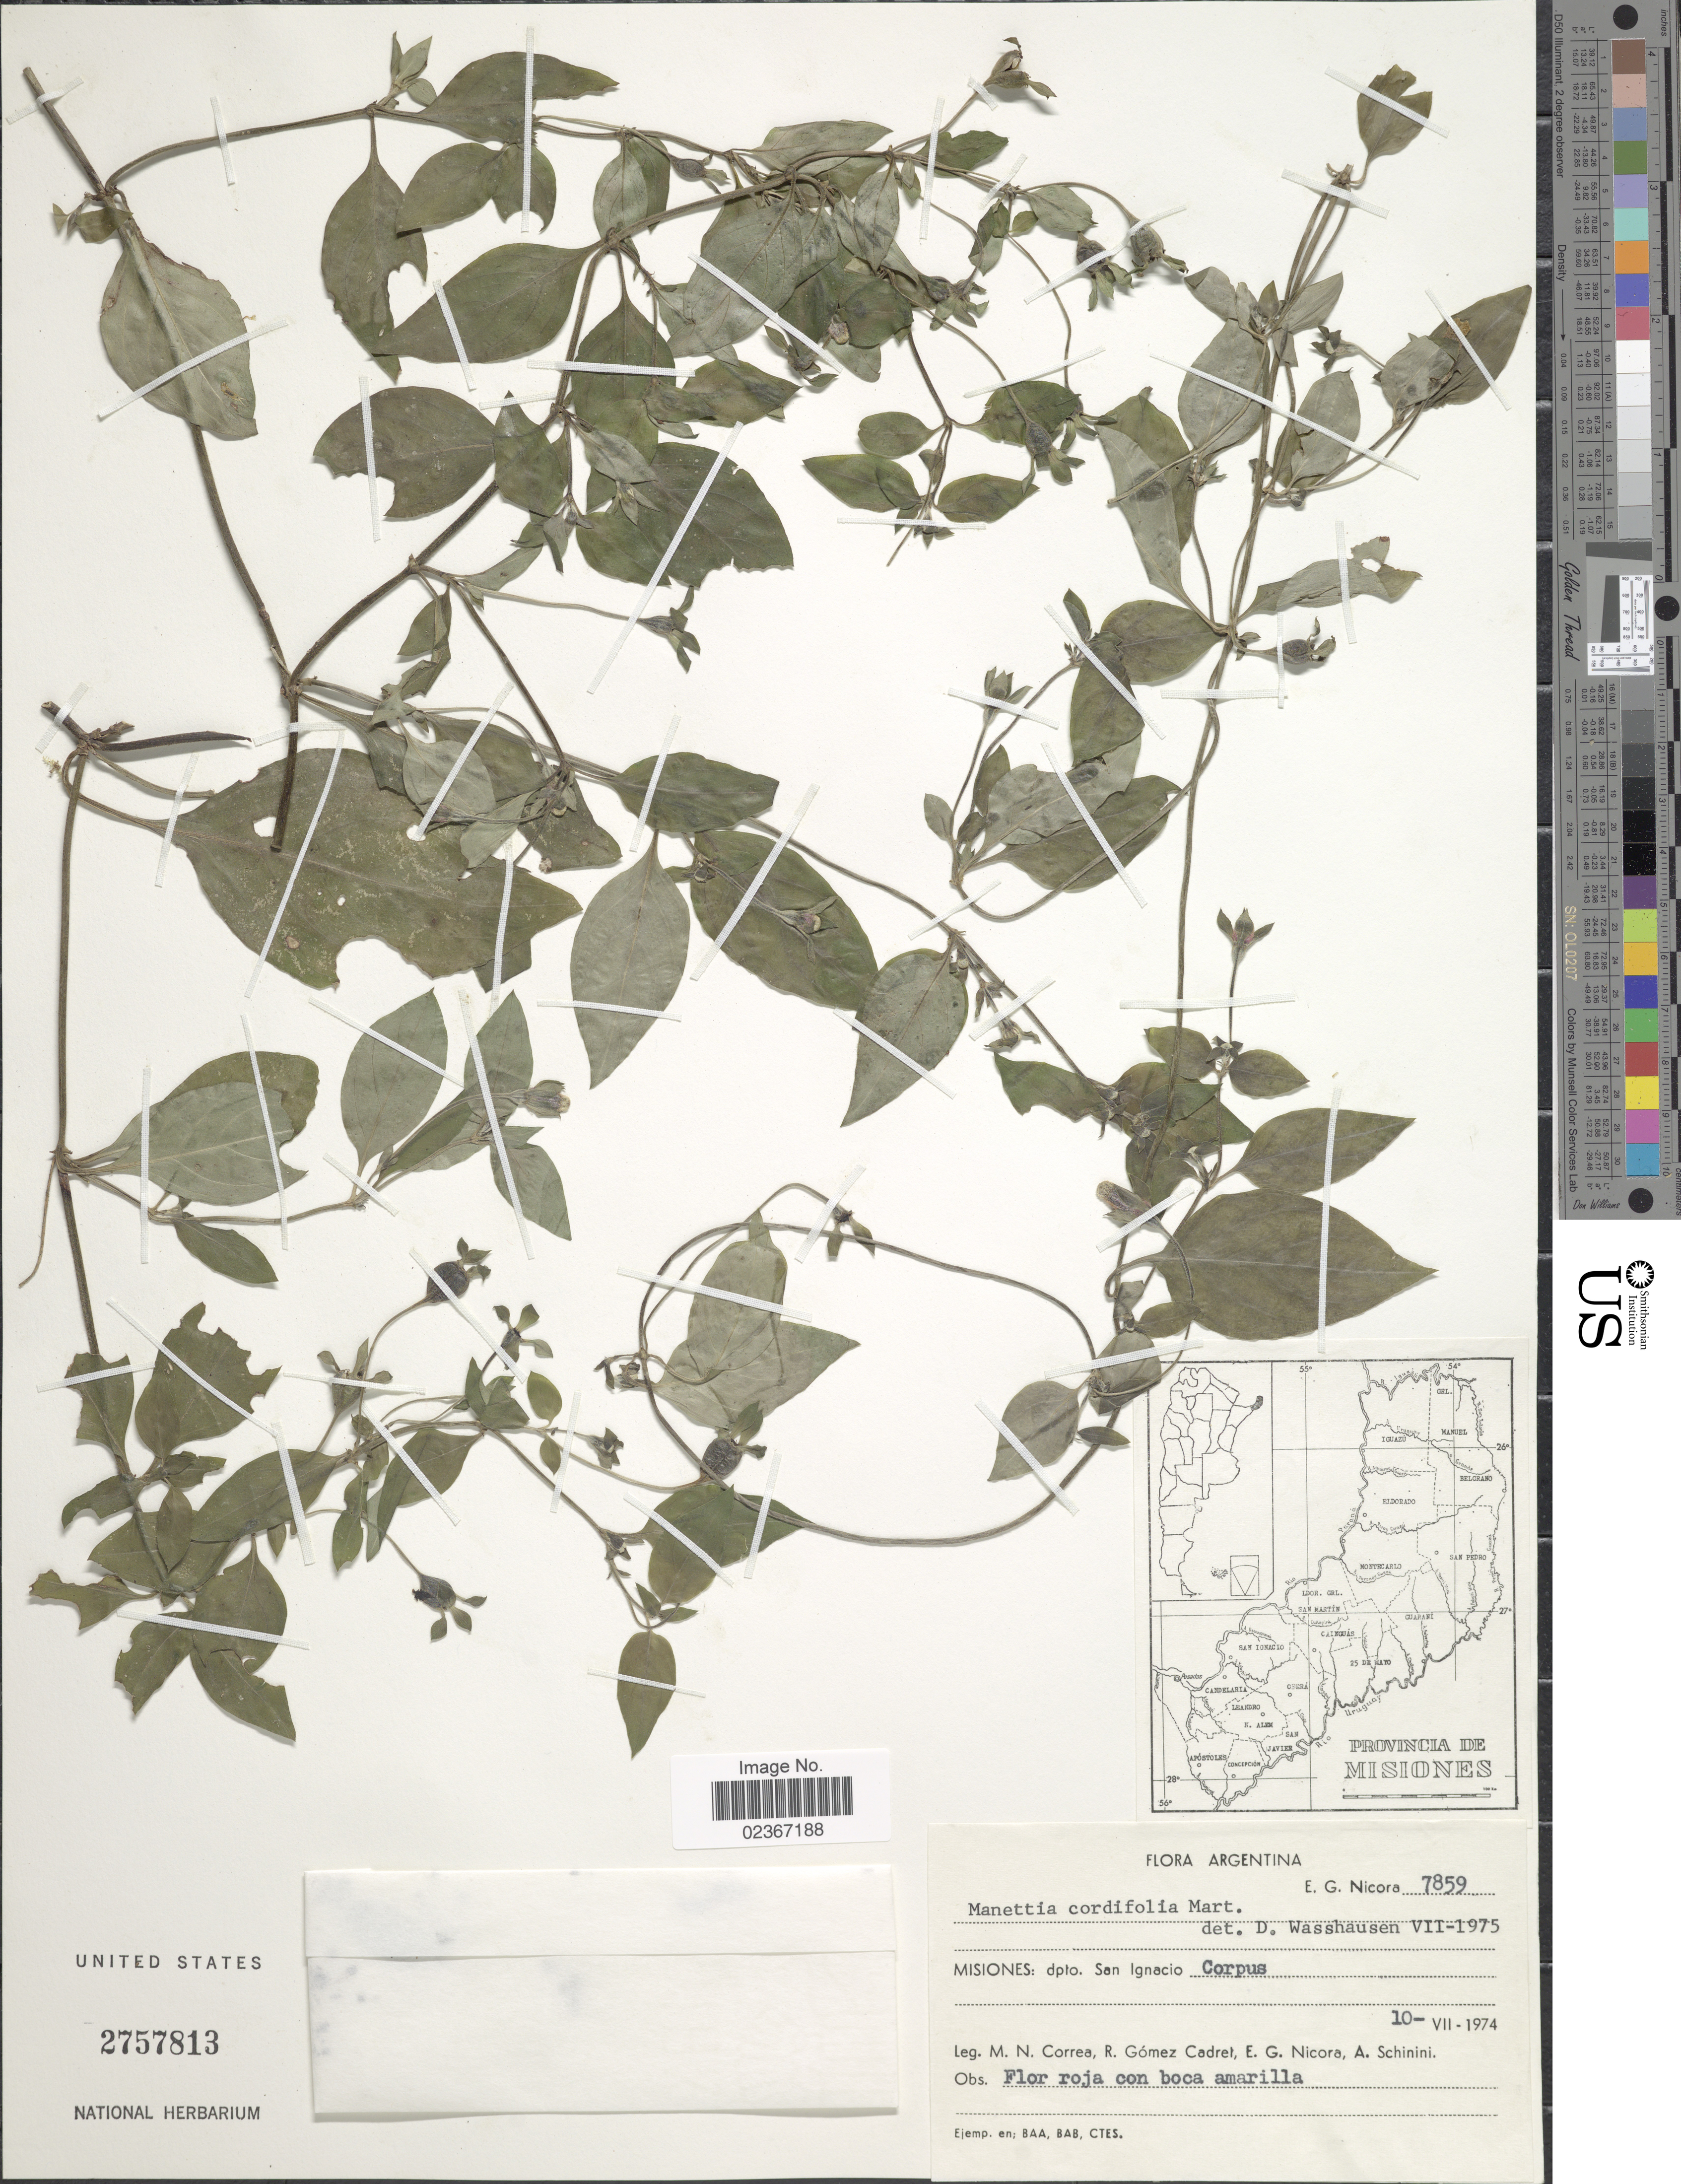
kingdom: Plantae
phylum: Tracheophyta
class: Magnoliopsida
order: Gentianales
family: Rubiaceae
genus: Manettia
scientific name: Manettia cordifolia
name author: Mart.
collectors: M. N. Correa, R. Cadret, E. G. Nicora & A. Schinini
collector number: E. G. Nicora 7859?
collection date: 1974-07-10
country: Argentina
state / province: Misiones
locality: Dpto. San Ignacio, Corpus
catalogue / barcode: US 2757813